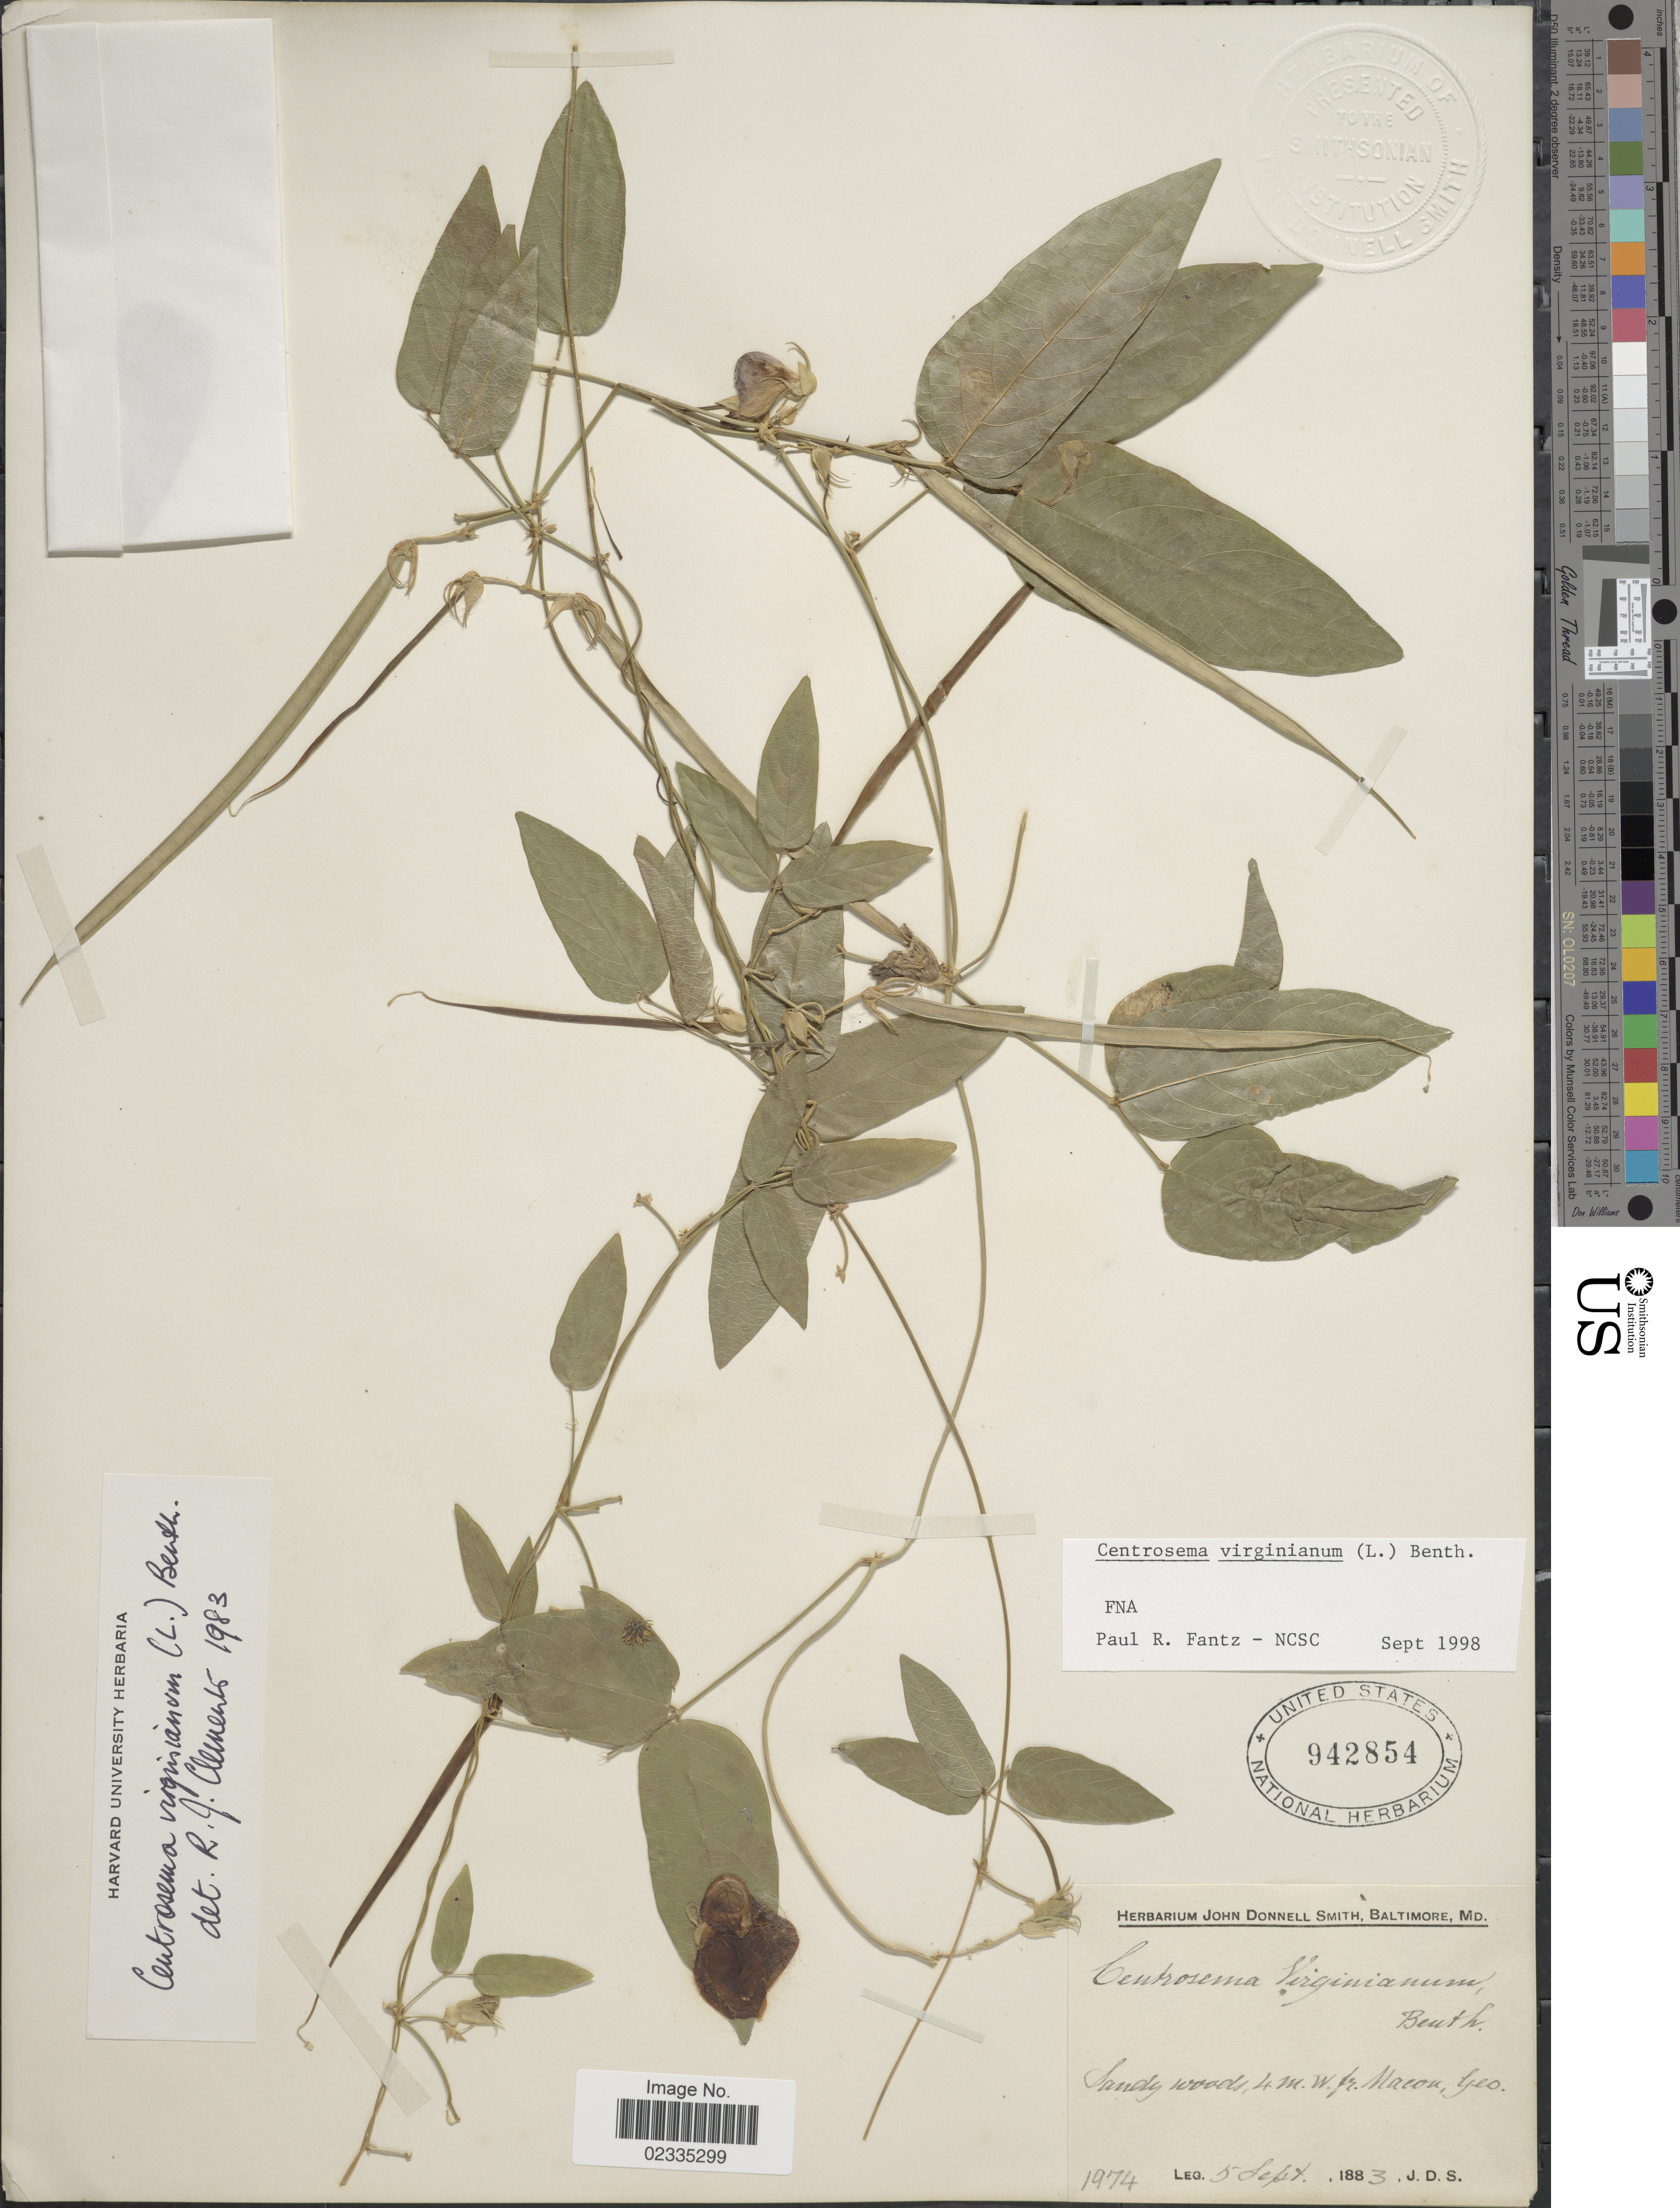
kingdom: Plantae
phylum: Tracheophyta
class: Magnoliopsida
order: Fabales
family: Fabaceae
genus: Centrosema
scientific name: Centrosema virginianum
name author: (L.) Benth.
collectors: J. Donnell Smith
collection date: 1974-09-05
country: United States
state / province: Georgia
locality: Sandy woods, 4 m. W. fr. Macon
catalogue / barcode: US 942854